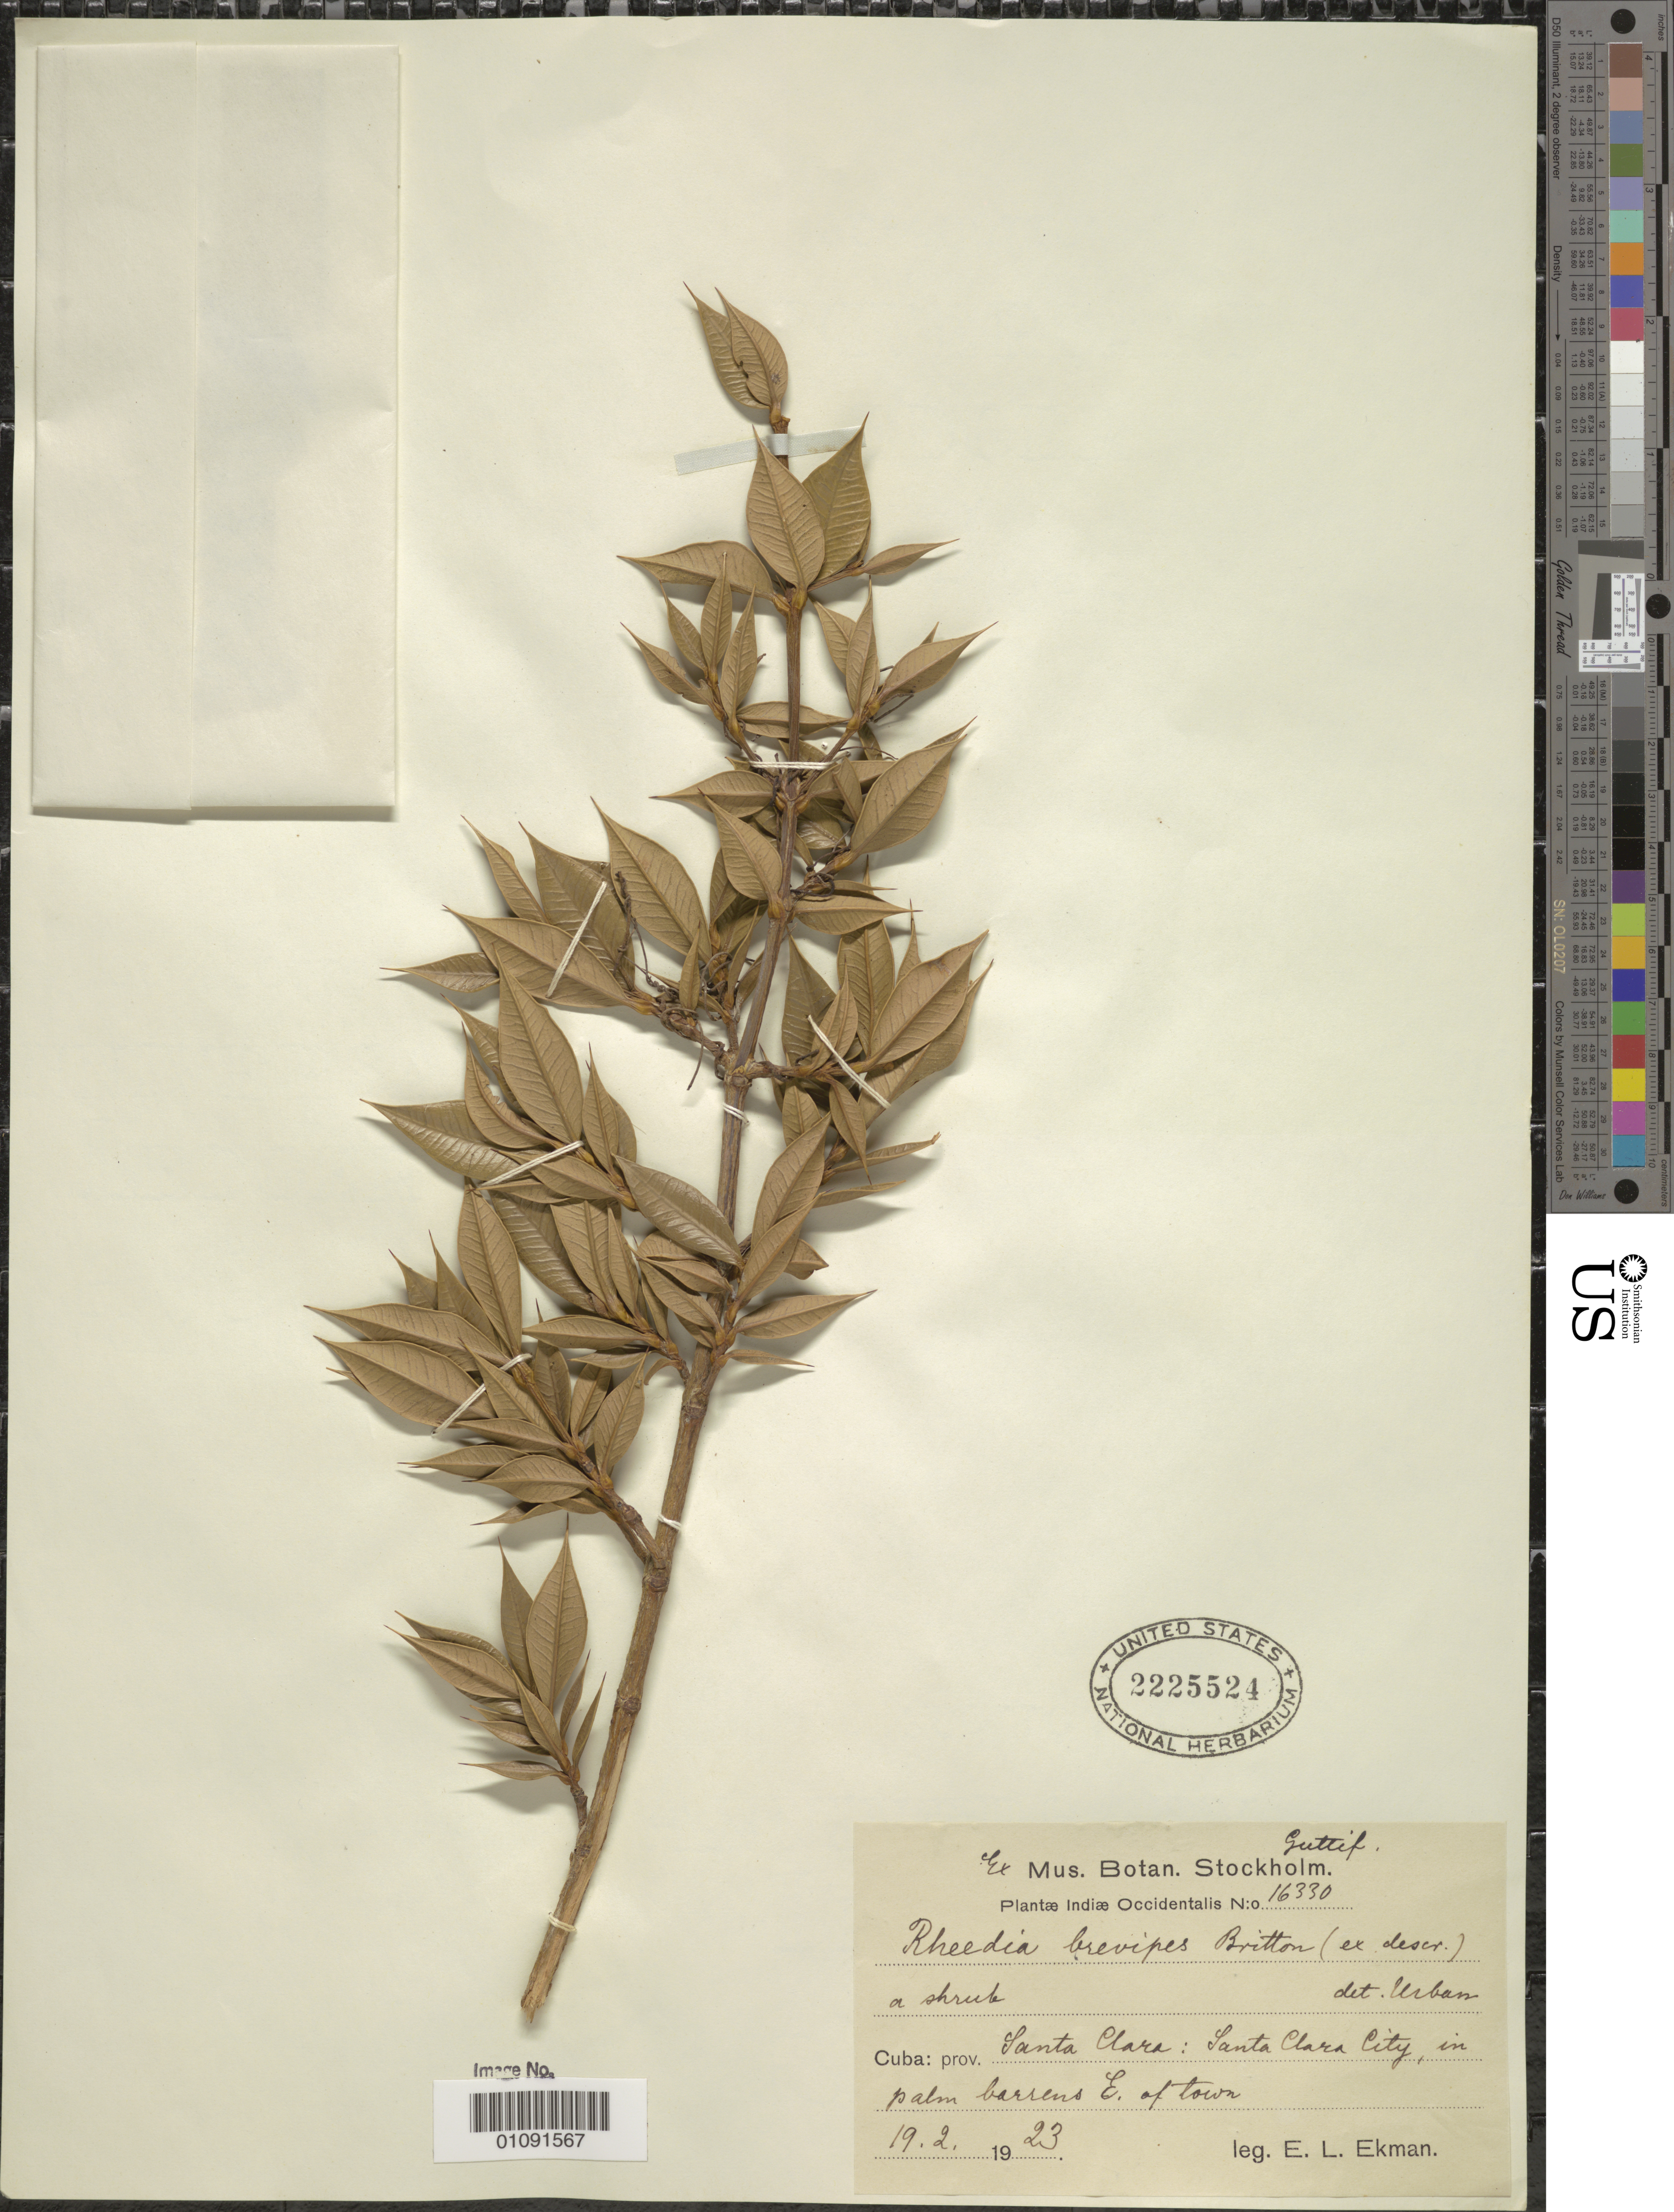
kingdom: Plantae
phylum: Tracheophyta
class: Magnoliopsida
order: Malpighiales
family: Clusiaceae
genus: Garcinia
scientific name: Garcinia clarensis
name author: Borhidi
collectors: E. L. Ekman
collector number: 16330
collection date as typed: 19 Feb 1923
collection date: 1923-02-19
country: Cuba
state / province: Villa Clara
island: Cuba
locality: Santa Clara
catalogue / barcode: US 2225524